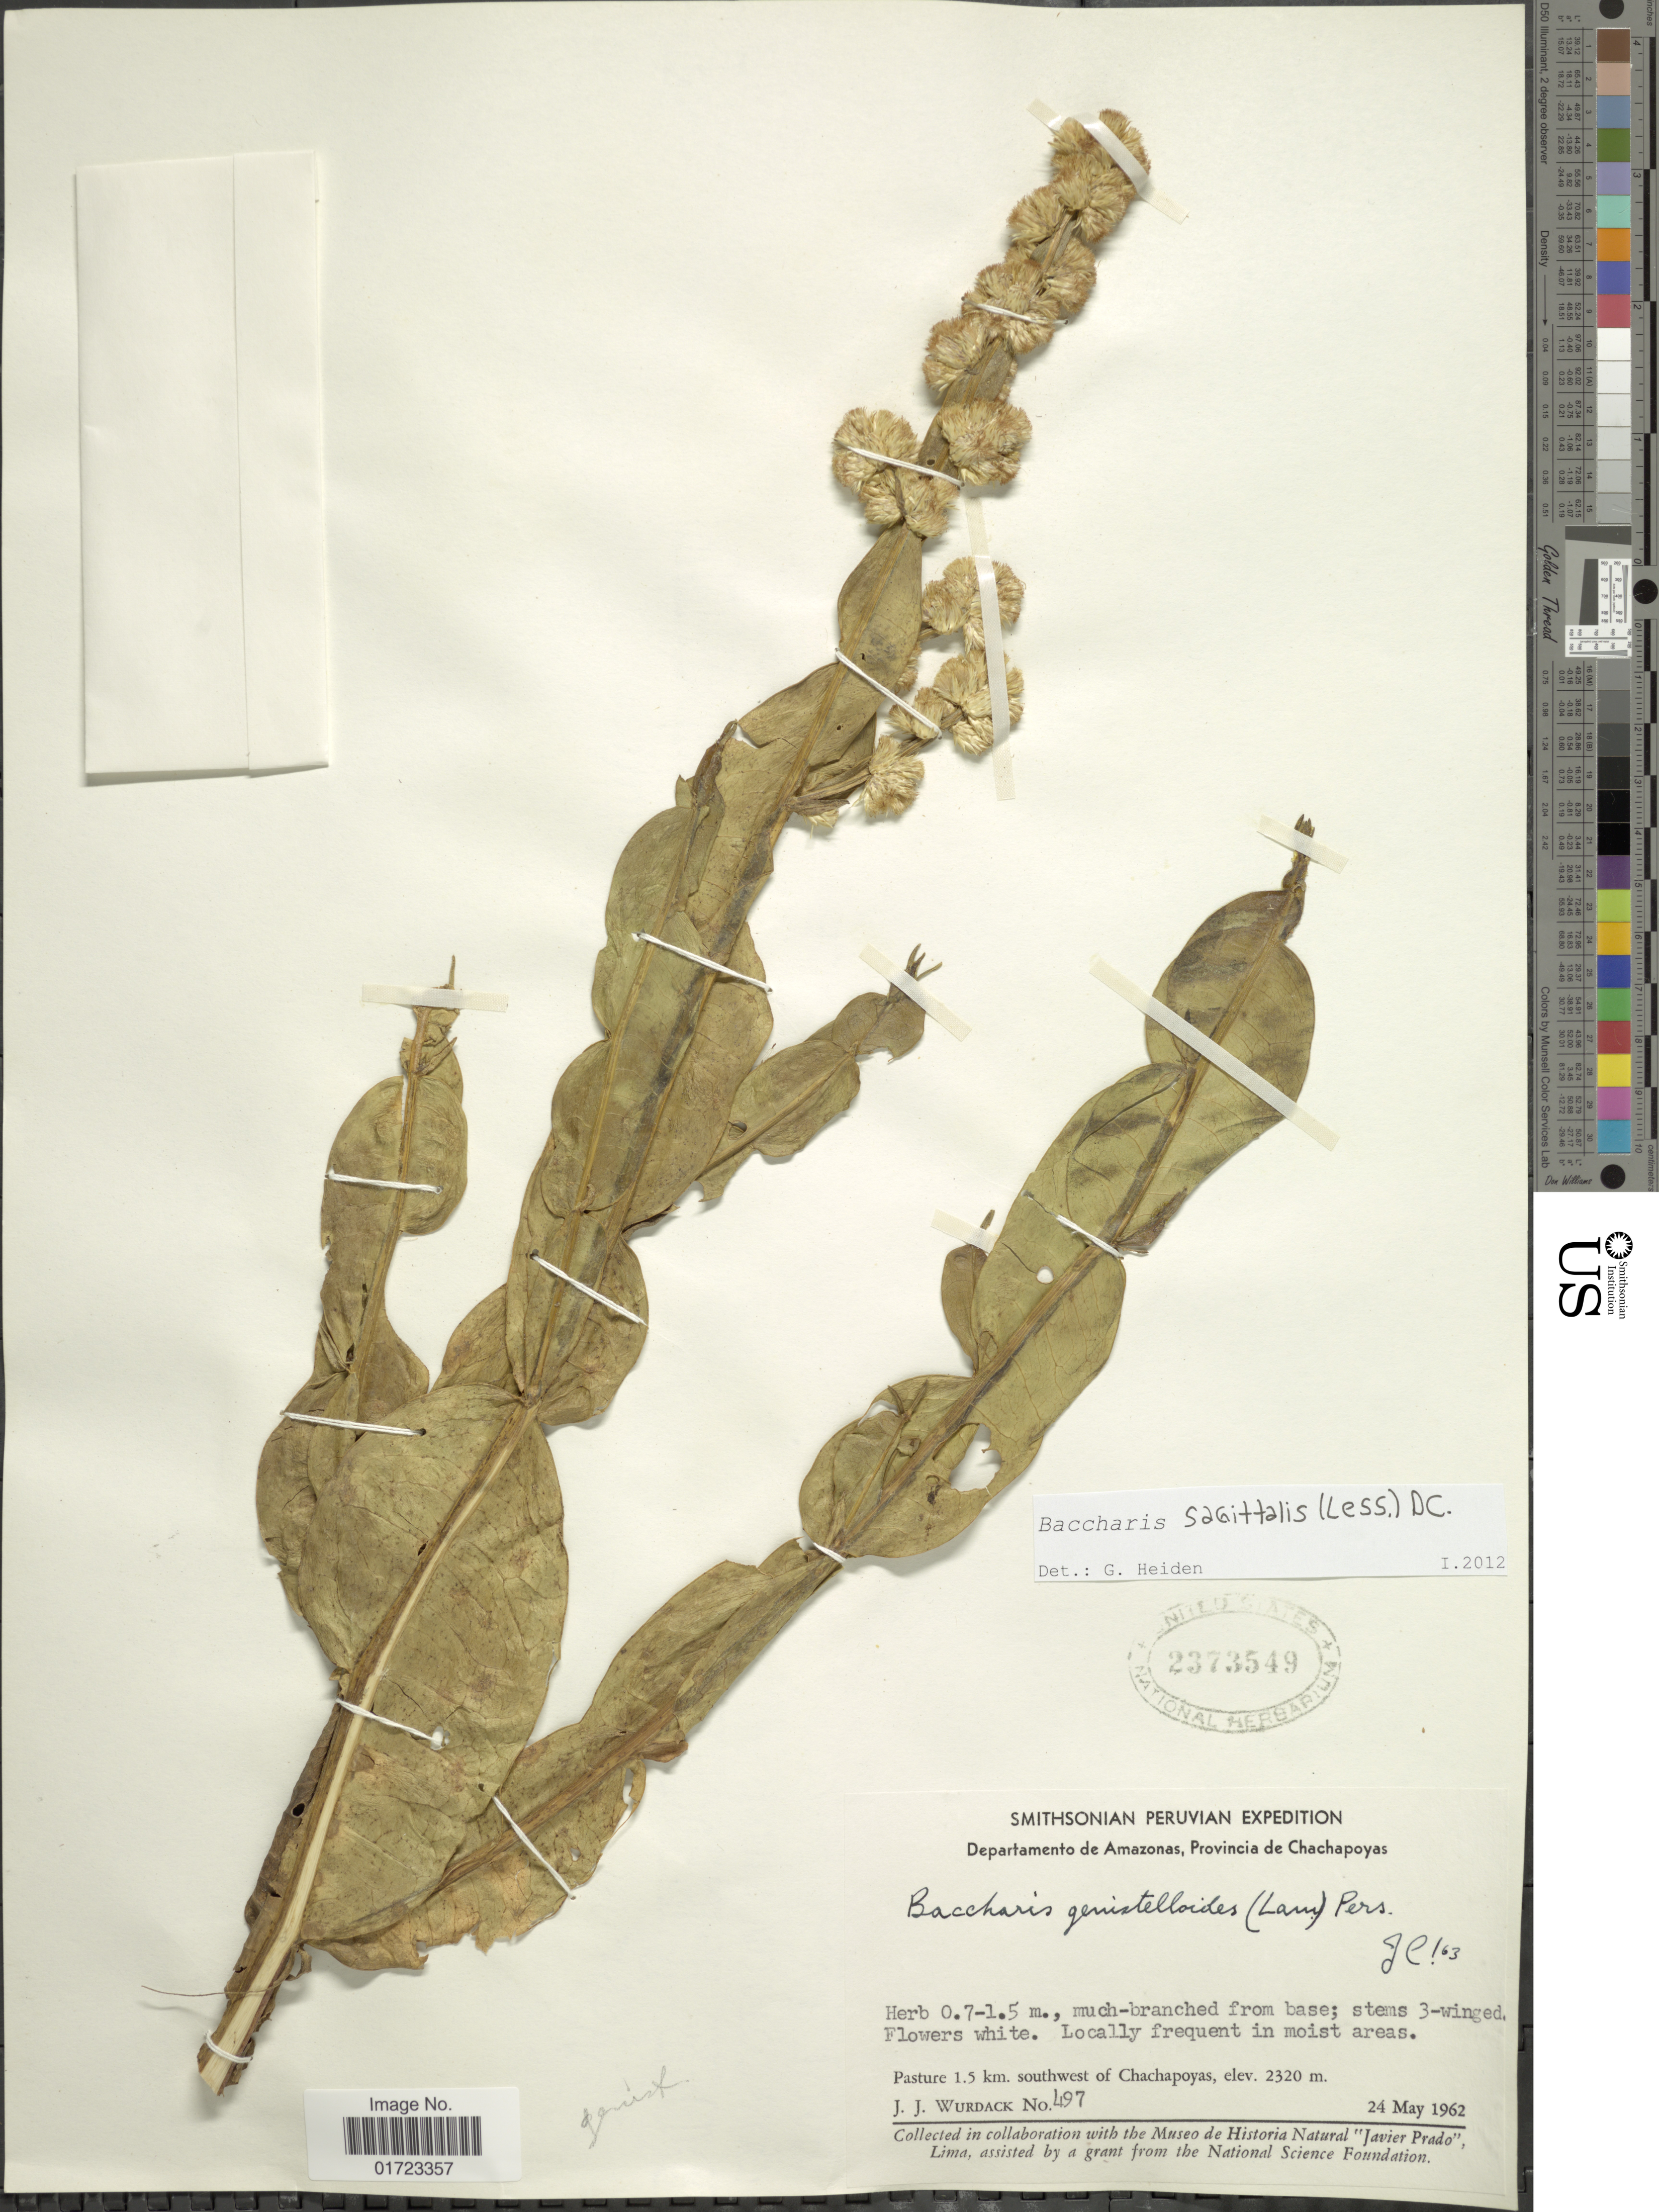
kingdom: Plantae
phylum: Tracheophyta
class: Magnoliopsida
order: Asterales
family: Asteraceae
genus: Baccharis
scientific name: Baccharis sagittalis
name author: (Less.) DC.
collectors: J. J. Wurdack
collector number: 497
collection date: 1962-05-24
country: Peru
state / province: Amazonas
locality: Department de Amazonas, Provincia de Chachapoyas. Pasture 1.5 km. southwest of Chachapoyas.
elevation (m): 2320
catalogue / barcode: US 2373549